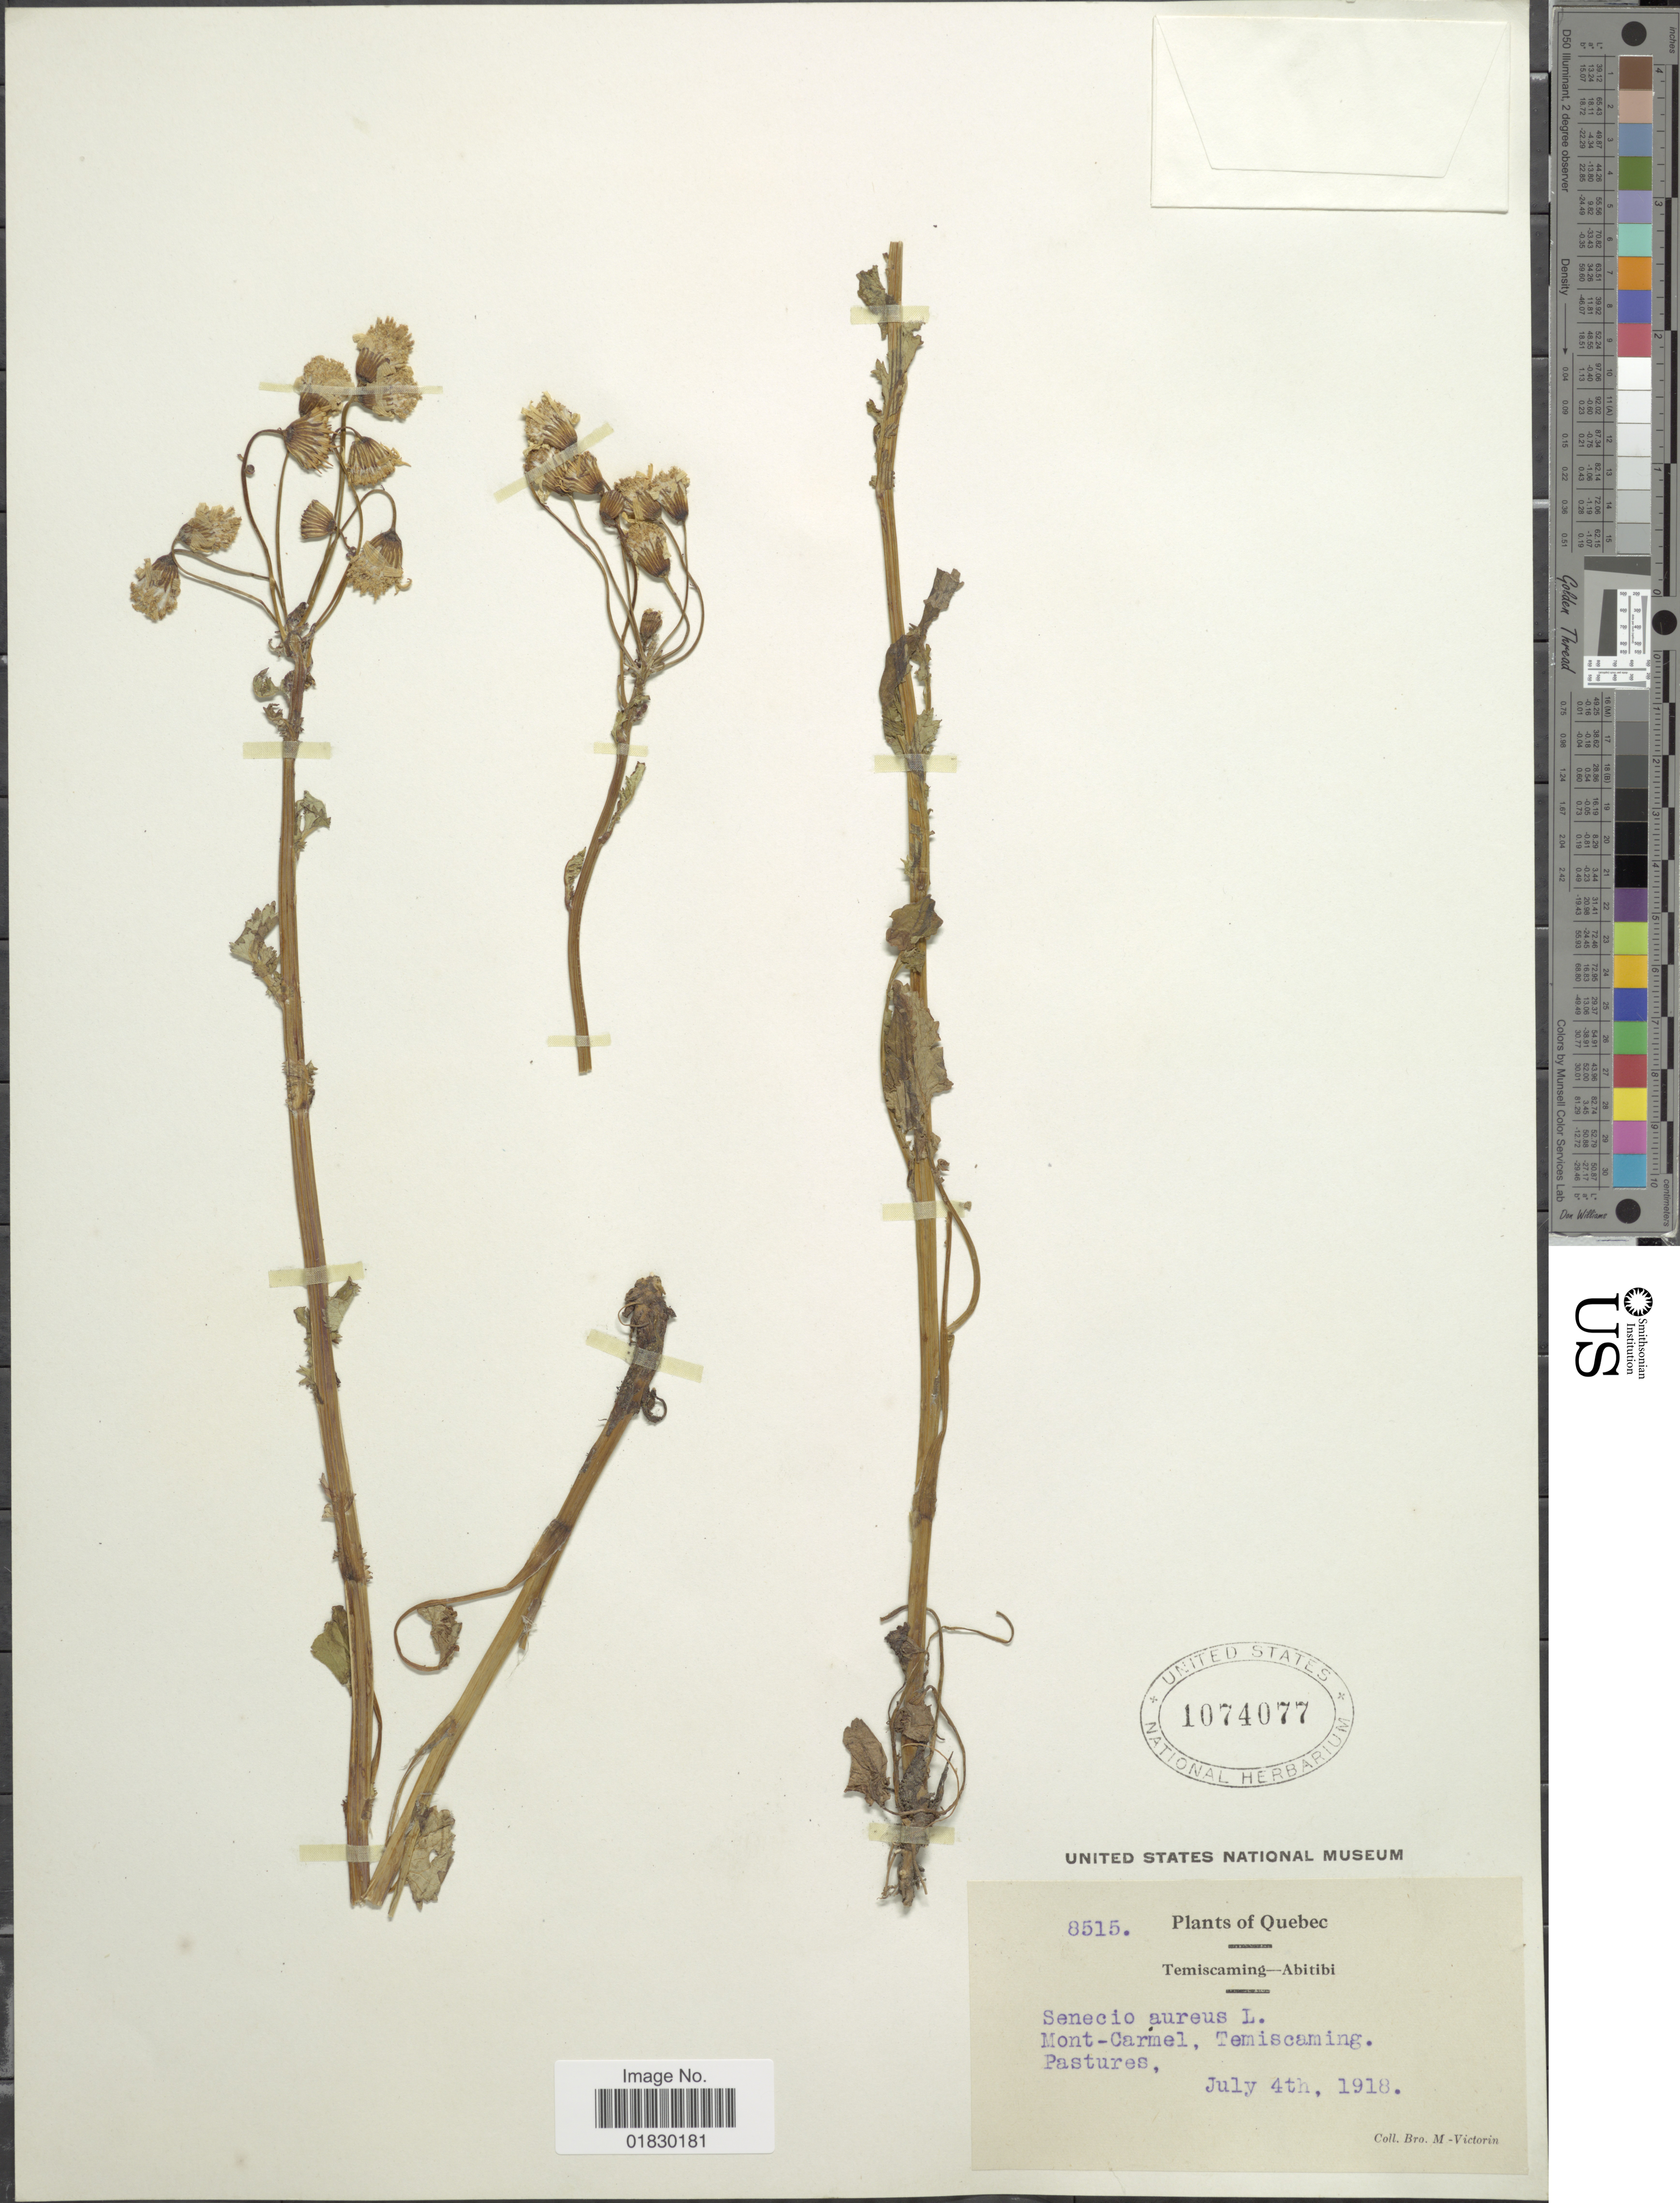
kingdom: Plantae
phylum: Tracheophyta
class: Magnoliopsida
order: Asterales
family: Asteraceae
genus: Packera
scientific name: Packera aurea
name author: (L.) Á. Löve & D. Löve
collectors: Fr. Marie-Victorin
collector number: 815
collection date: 1918-07-04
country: Canada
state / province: Quebec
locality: Mont-Carmel, Temiscaming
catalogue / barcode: US 1074077